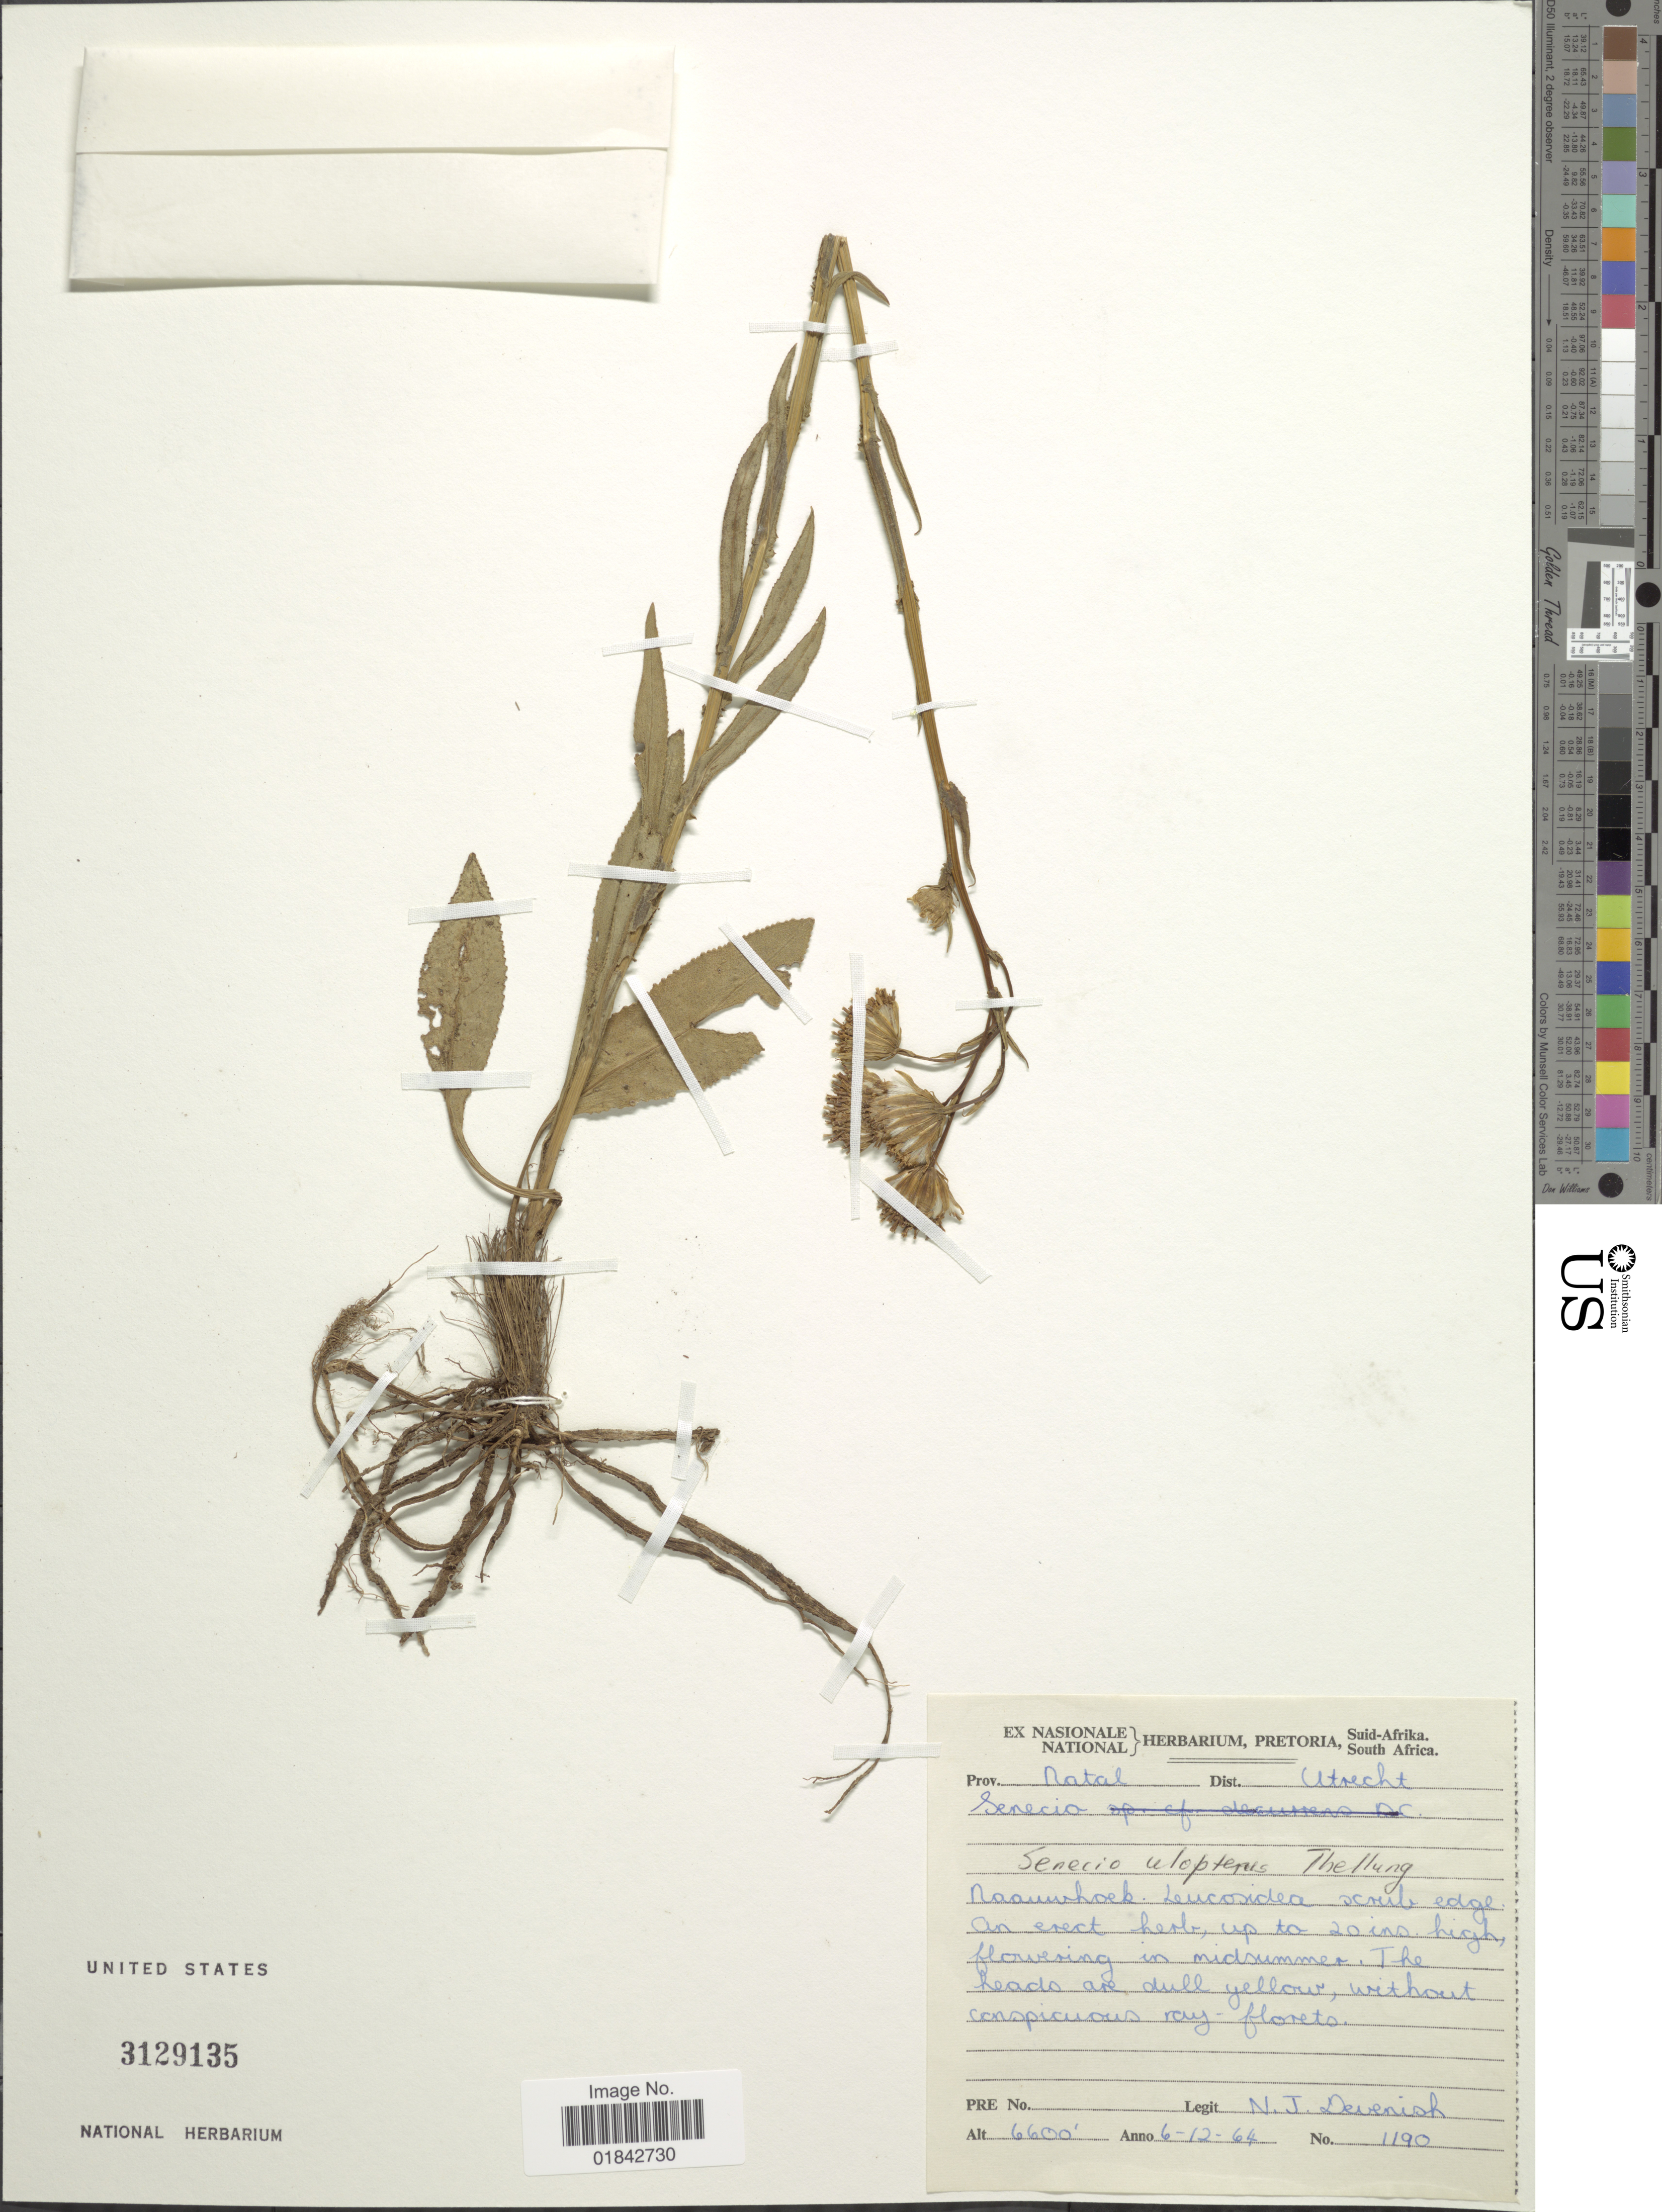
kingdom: Plantae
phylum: Tracheophyta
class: Magnoliopsida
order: Asterales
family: Asteraceae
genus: Senecio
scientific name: Senecio ulopterus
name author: Thellung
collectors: N. Devenish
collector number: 1190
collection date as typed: Transcribed d/m/y: 6/12/64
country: South Africa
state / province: KwaZulu-Natal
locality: Dist. Utrecht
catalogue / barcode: US 3129135